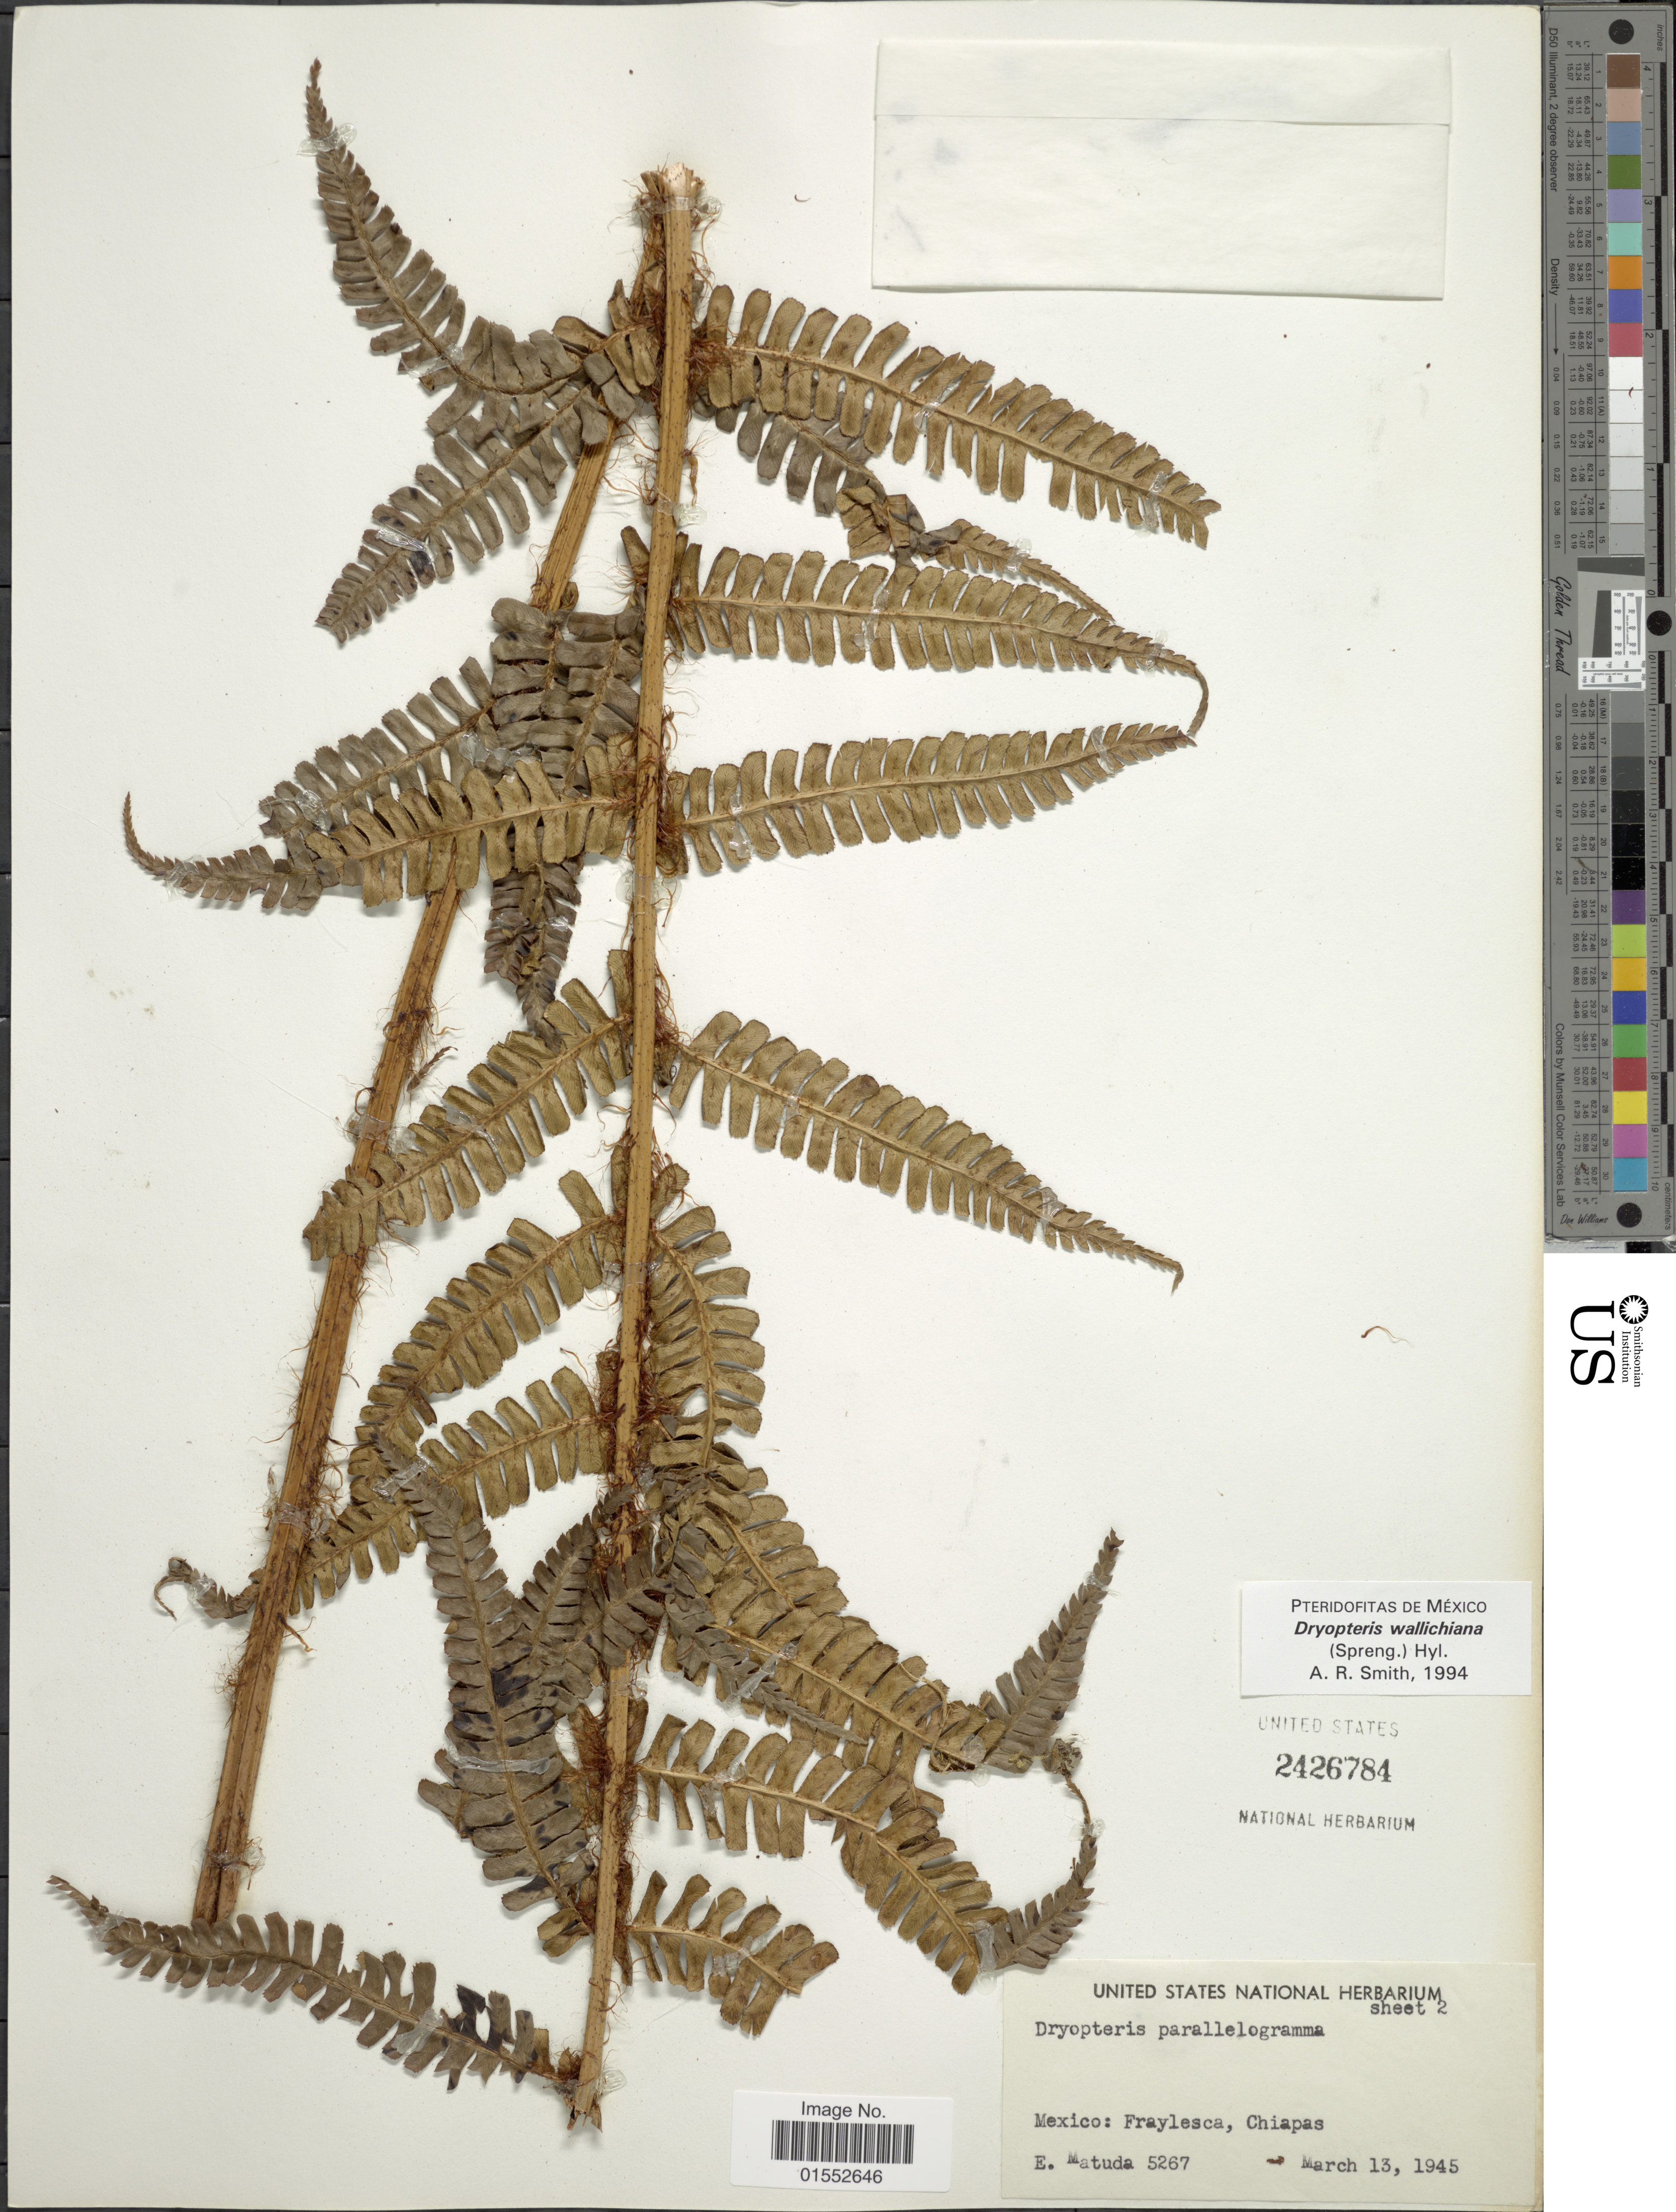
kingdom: Plantae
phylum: Tracheophyta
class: Polypodiopsida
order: Polypodiales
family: Dryopteridaceae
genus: Dryopteris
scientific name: Dryopteris wallichiana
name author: (Spreng.) Hyl.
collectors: E. Matuda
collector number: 5267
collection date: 1945-03-13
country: Mexico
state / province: Chiapas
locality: Fraylesca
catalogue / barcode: US 2426784